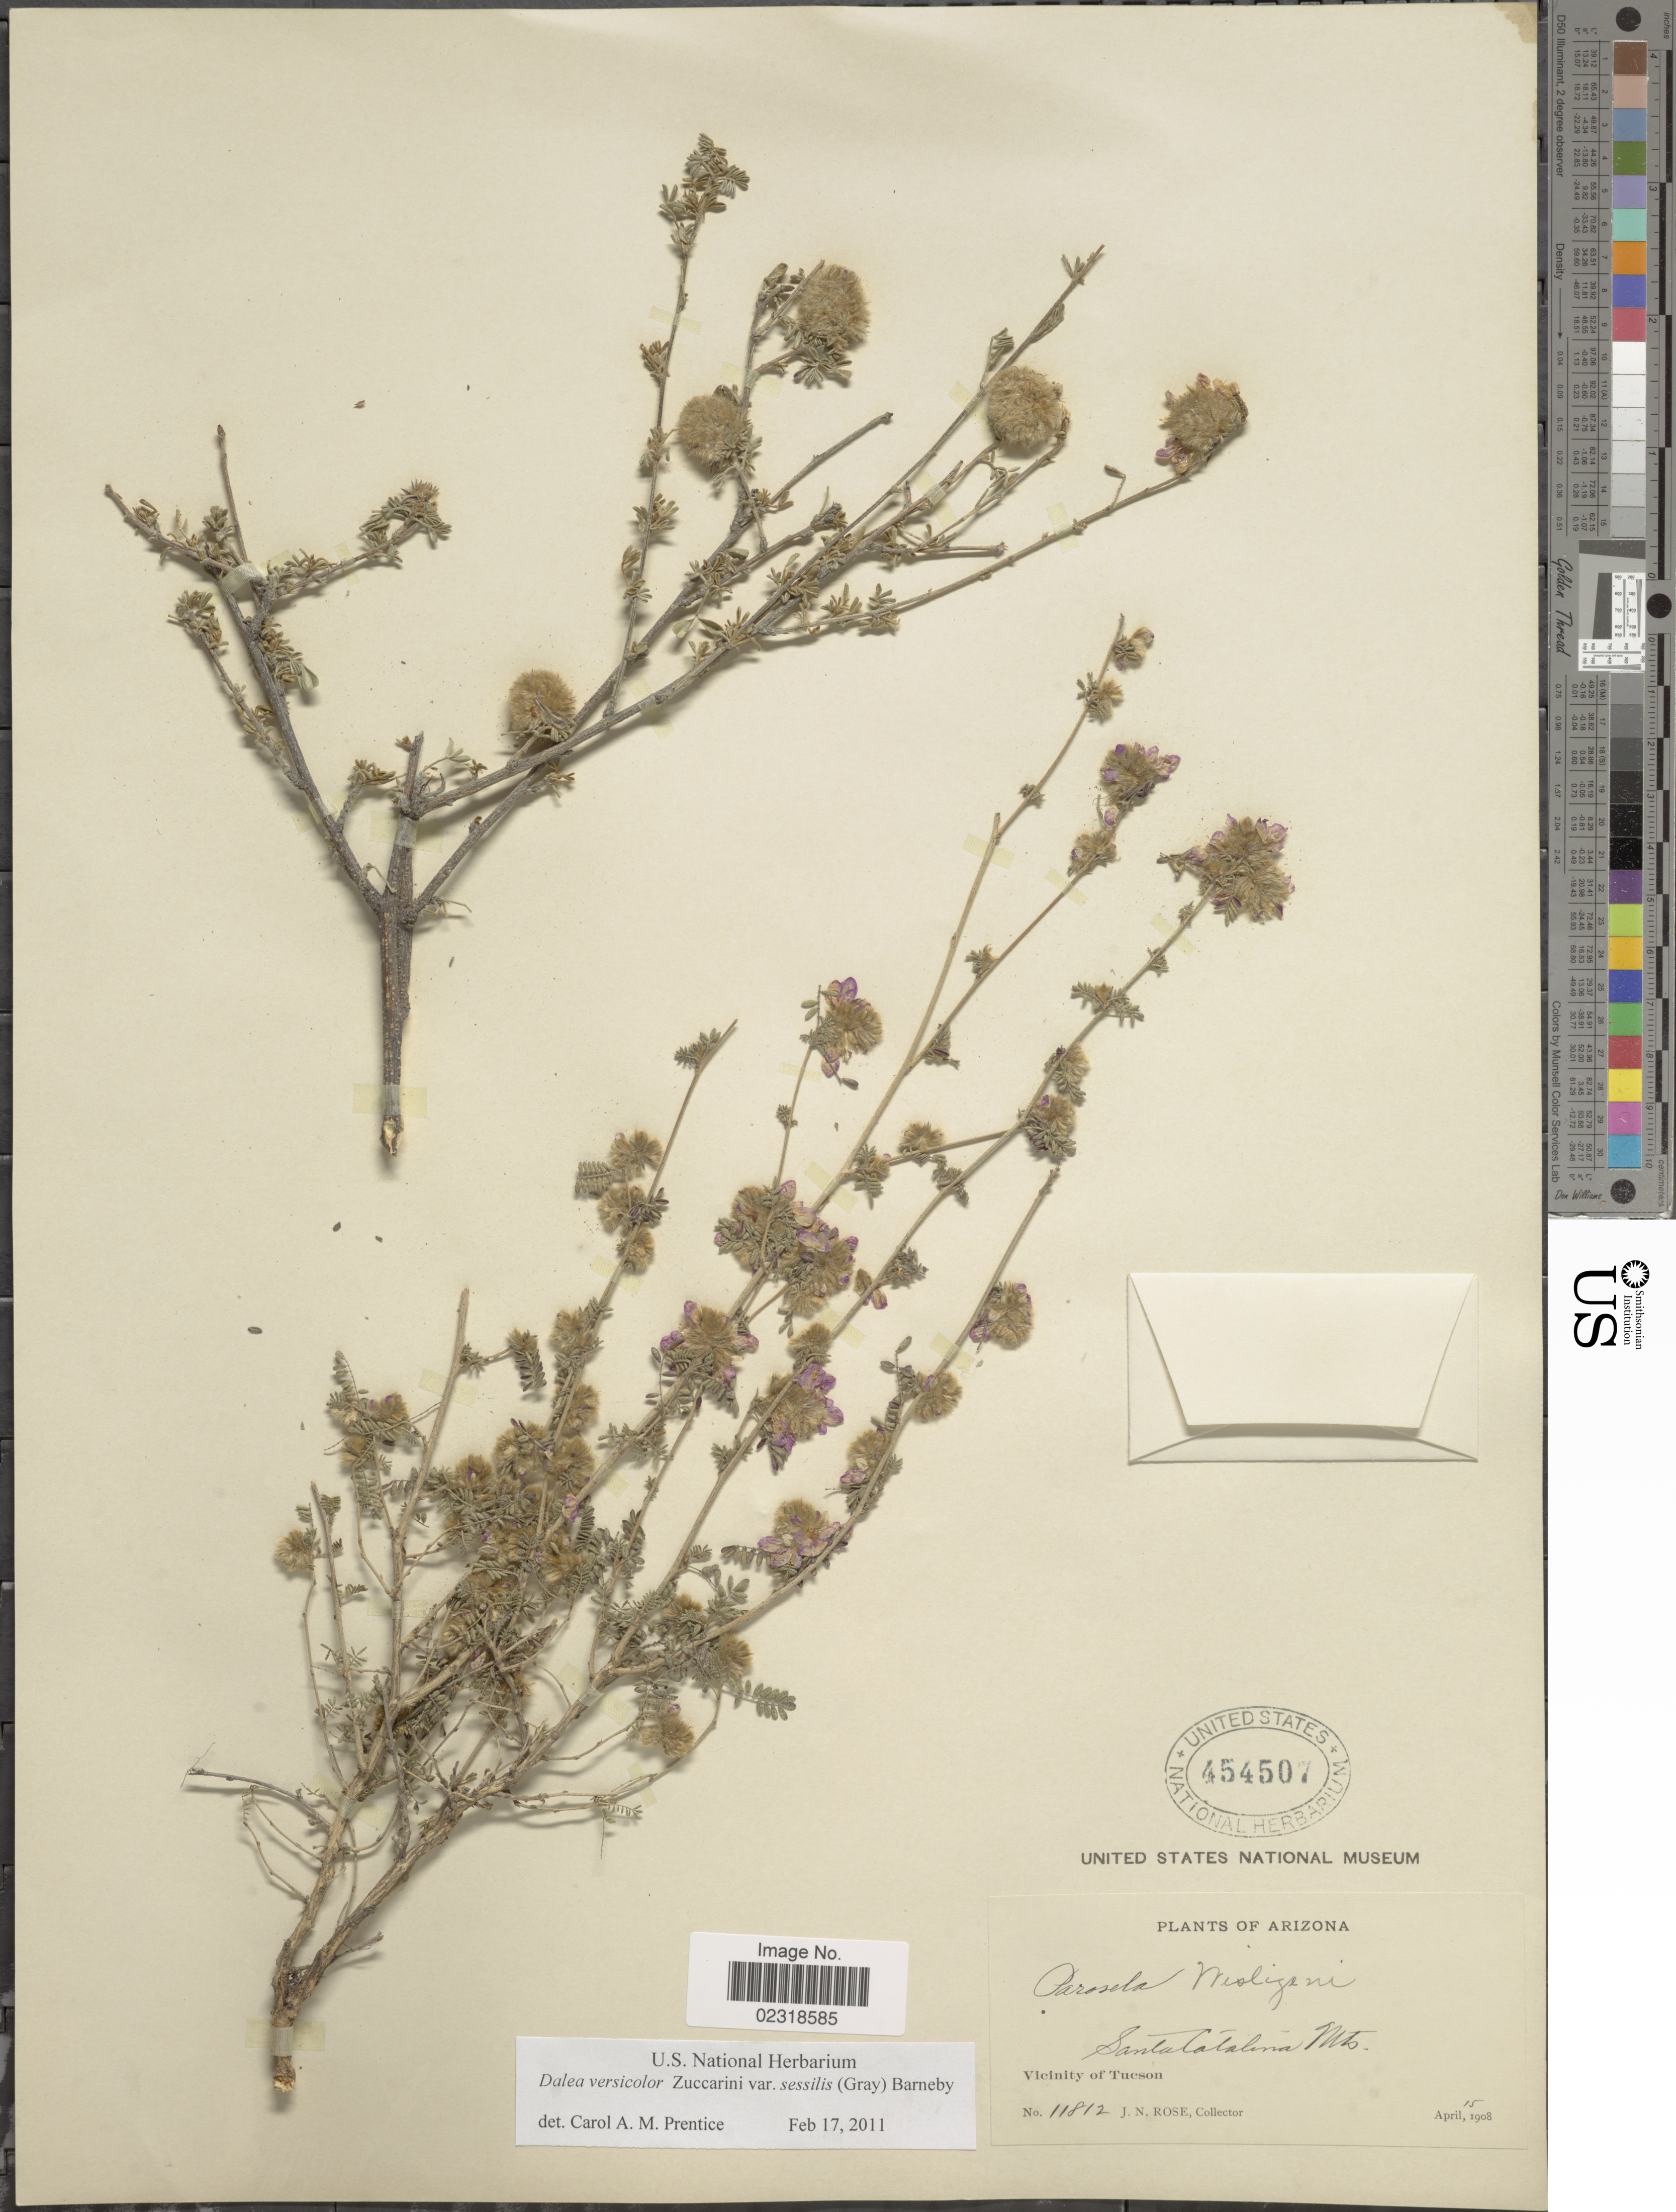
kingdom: Plantae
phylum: Tracheophyta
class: Magnoliopsida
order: Fabales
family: Fabaceae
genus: Dalea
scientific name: Dalea versicolor var. sessilis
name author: Zucc.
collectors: J. N. Rose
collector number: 11812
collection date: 1908-04-15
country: United States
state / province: Arizona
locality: Santa Catalina Mts., Vicinity of Tucson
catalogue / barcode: US 454507